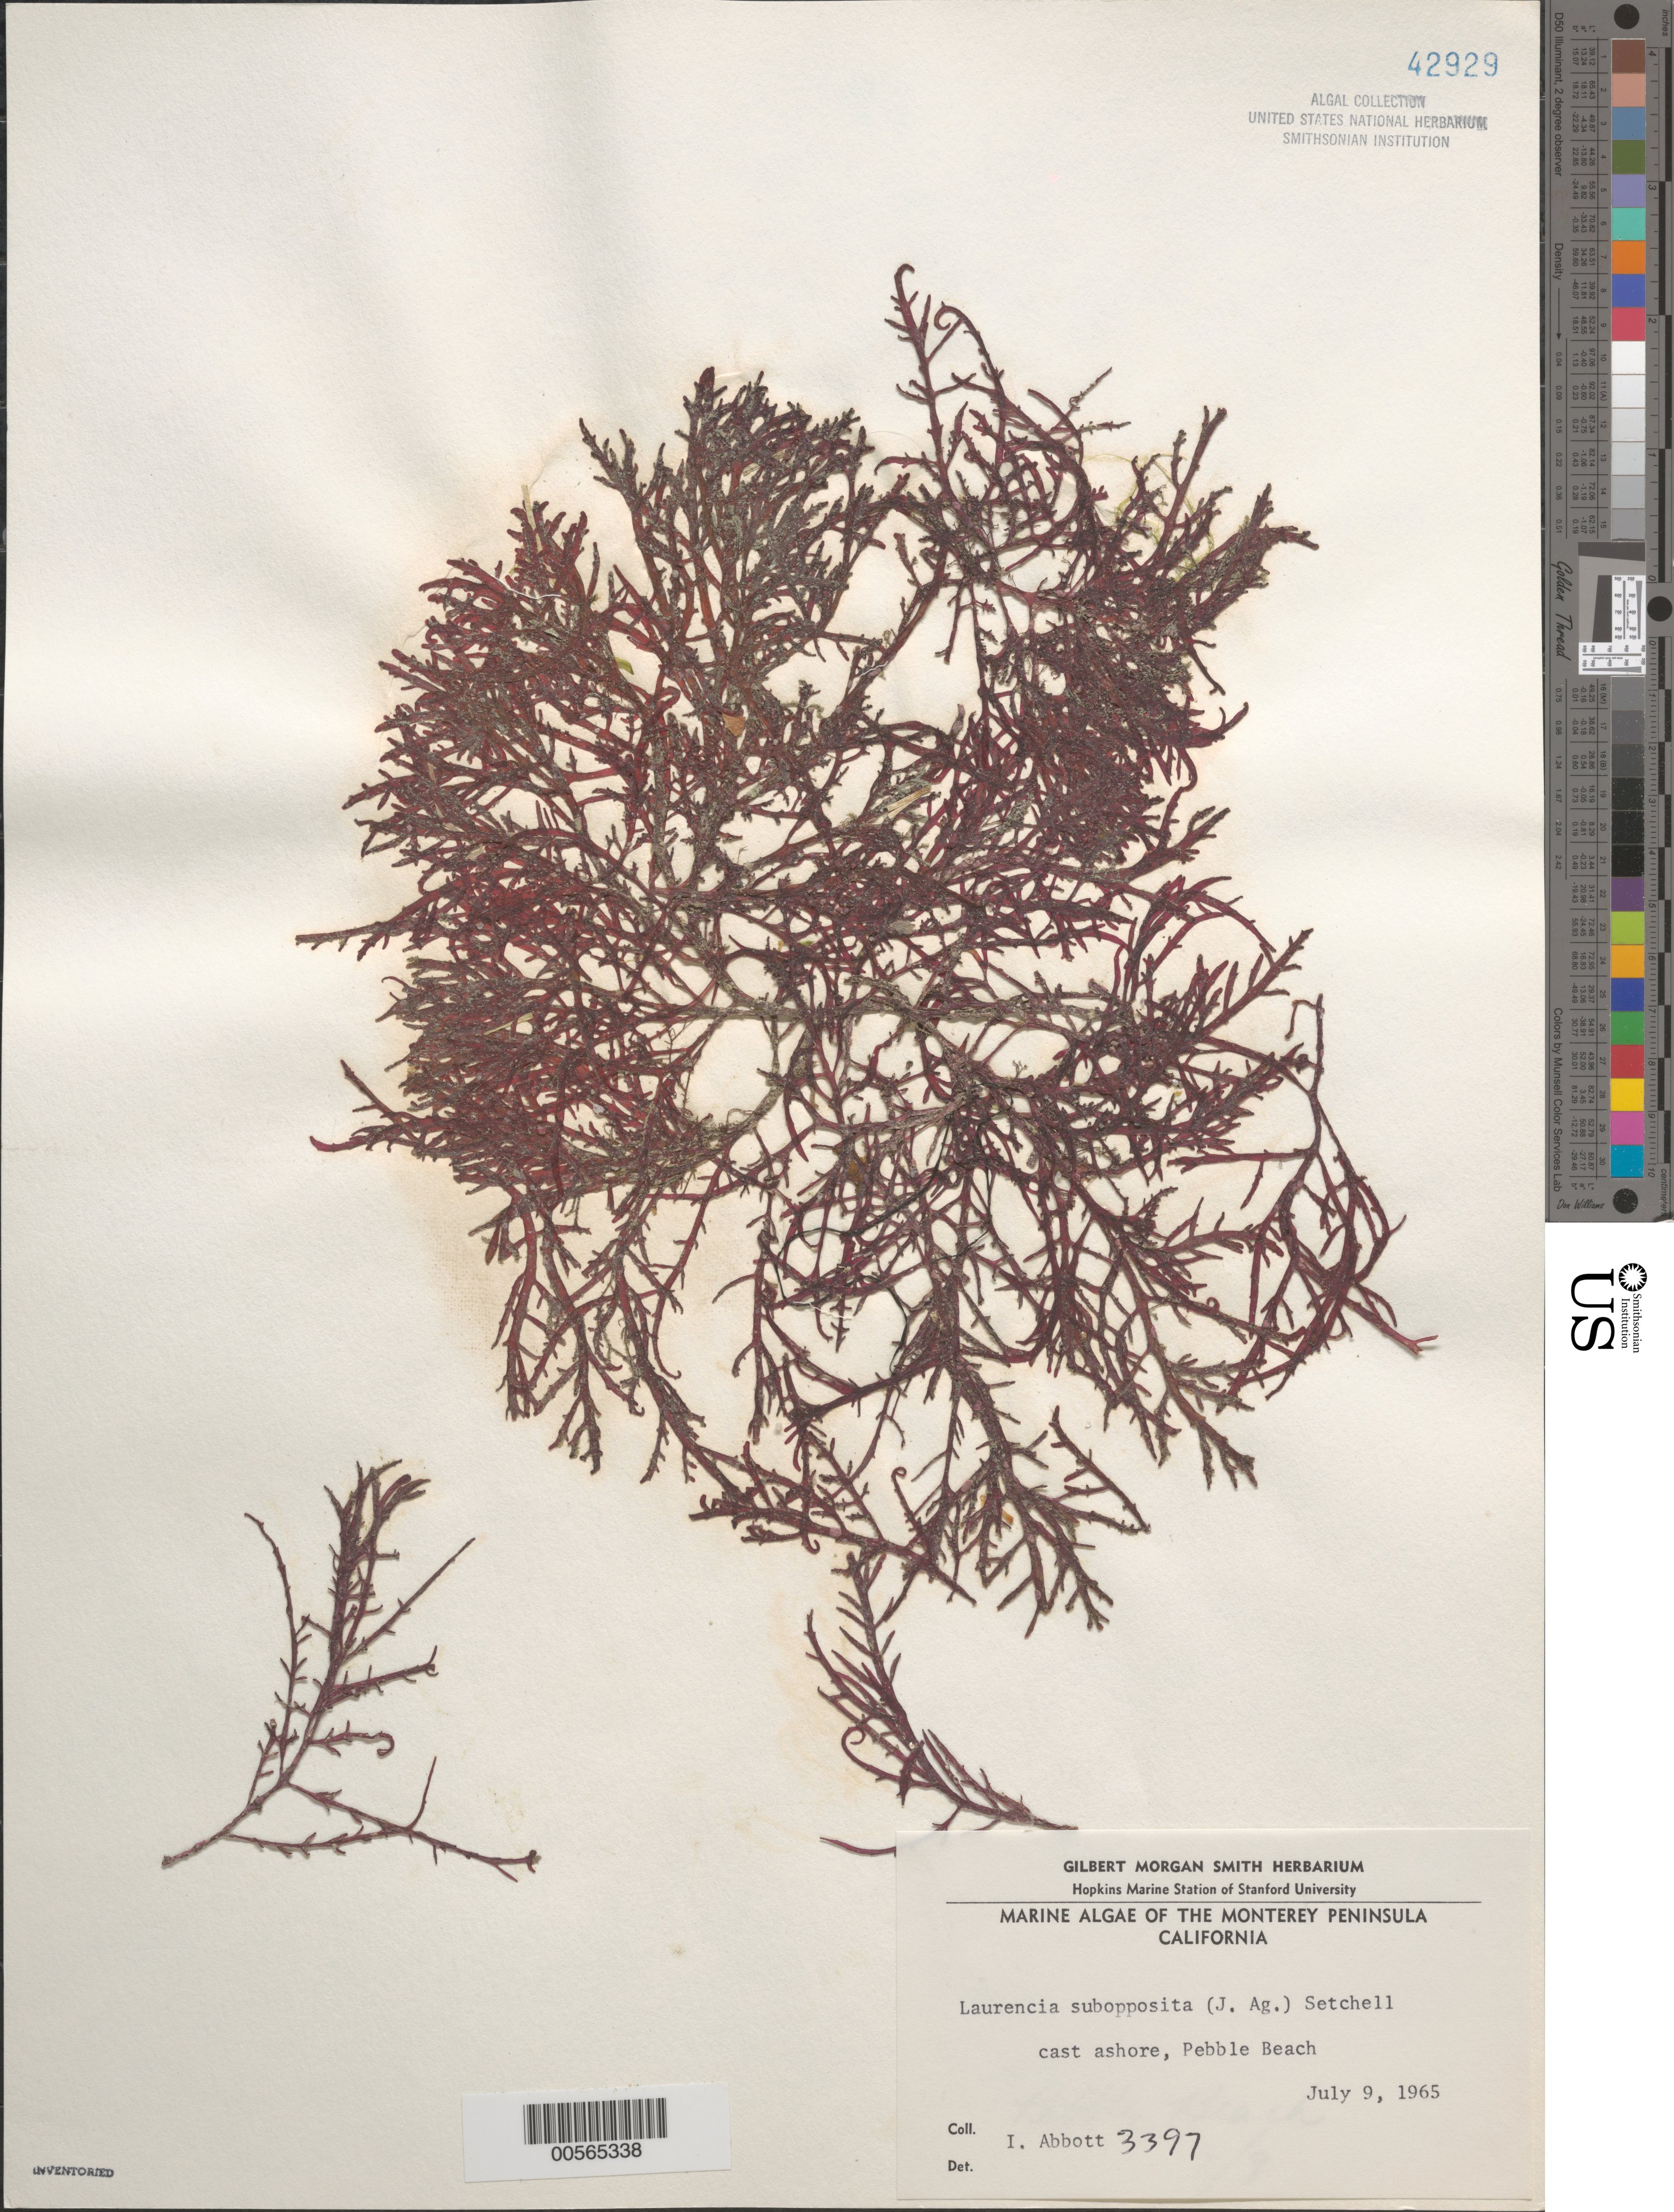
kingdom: Plantae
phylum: Rhodophyta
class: Florideophyceae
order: Ceramiales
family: Rhodomelaceae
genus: Laurencia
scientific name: Laurencia subopposita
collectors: I. A. Abbott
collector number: IAA 3397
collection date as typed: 09 Jul 1965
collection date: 1965-07-09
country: United States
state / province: California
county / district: Monterey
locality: Pebble Beach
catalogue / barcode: US 42929